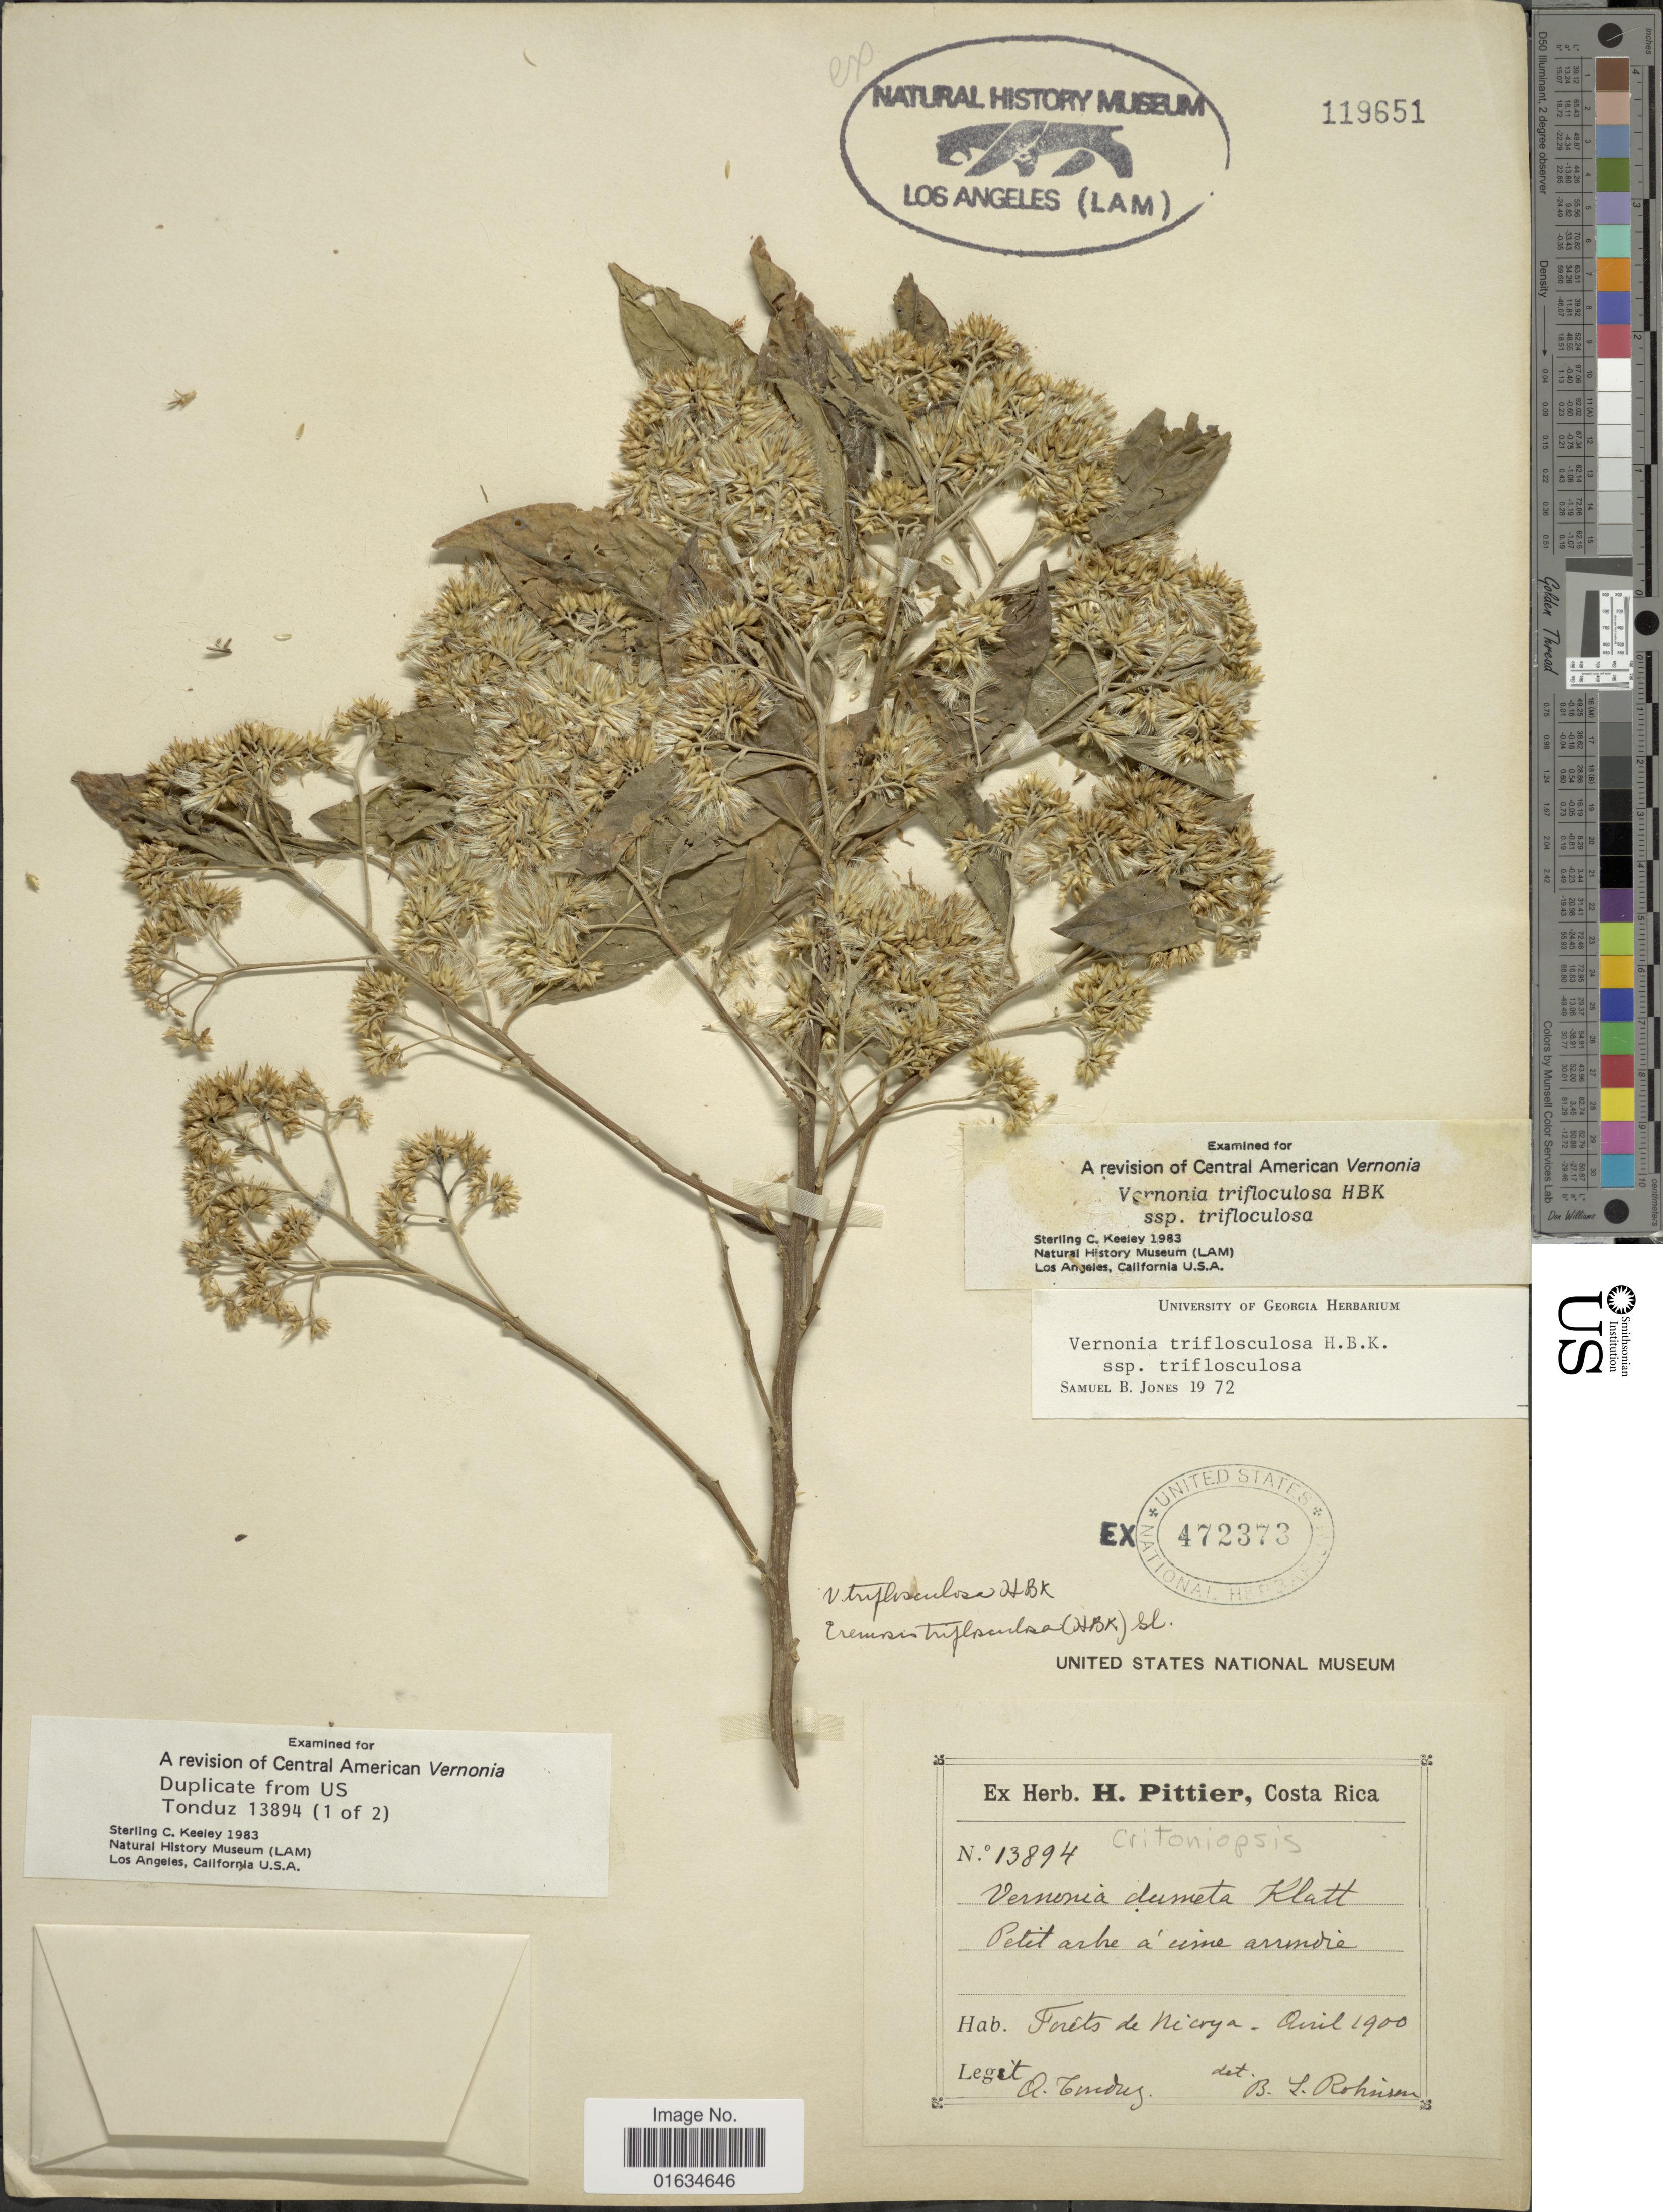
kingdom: Plantae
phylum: Tracheophyta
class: Magnoliopsida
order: Asterales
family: Asteraceae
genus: Eremosis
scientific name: Eremosis triflosculosa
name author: (Kunth) Gleason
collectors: A. Tonduz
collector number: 13894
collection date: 1900-04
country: Costa Rica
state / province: Guanacaste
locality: Petit artre a'urine arrmoie, forets de Nicoya.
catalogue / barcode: US 472373